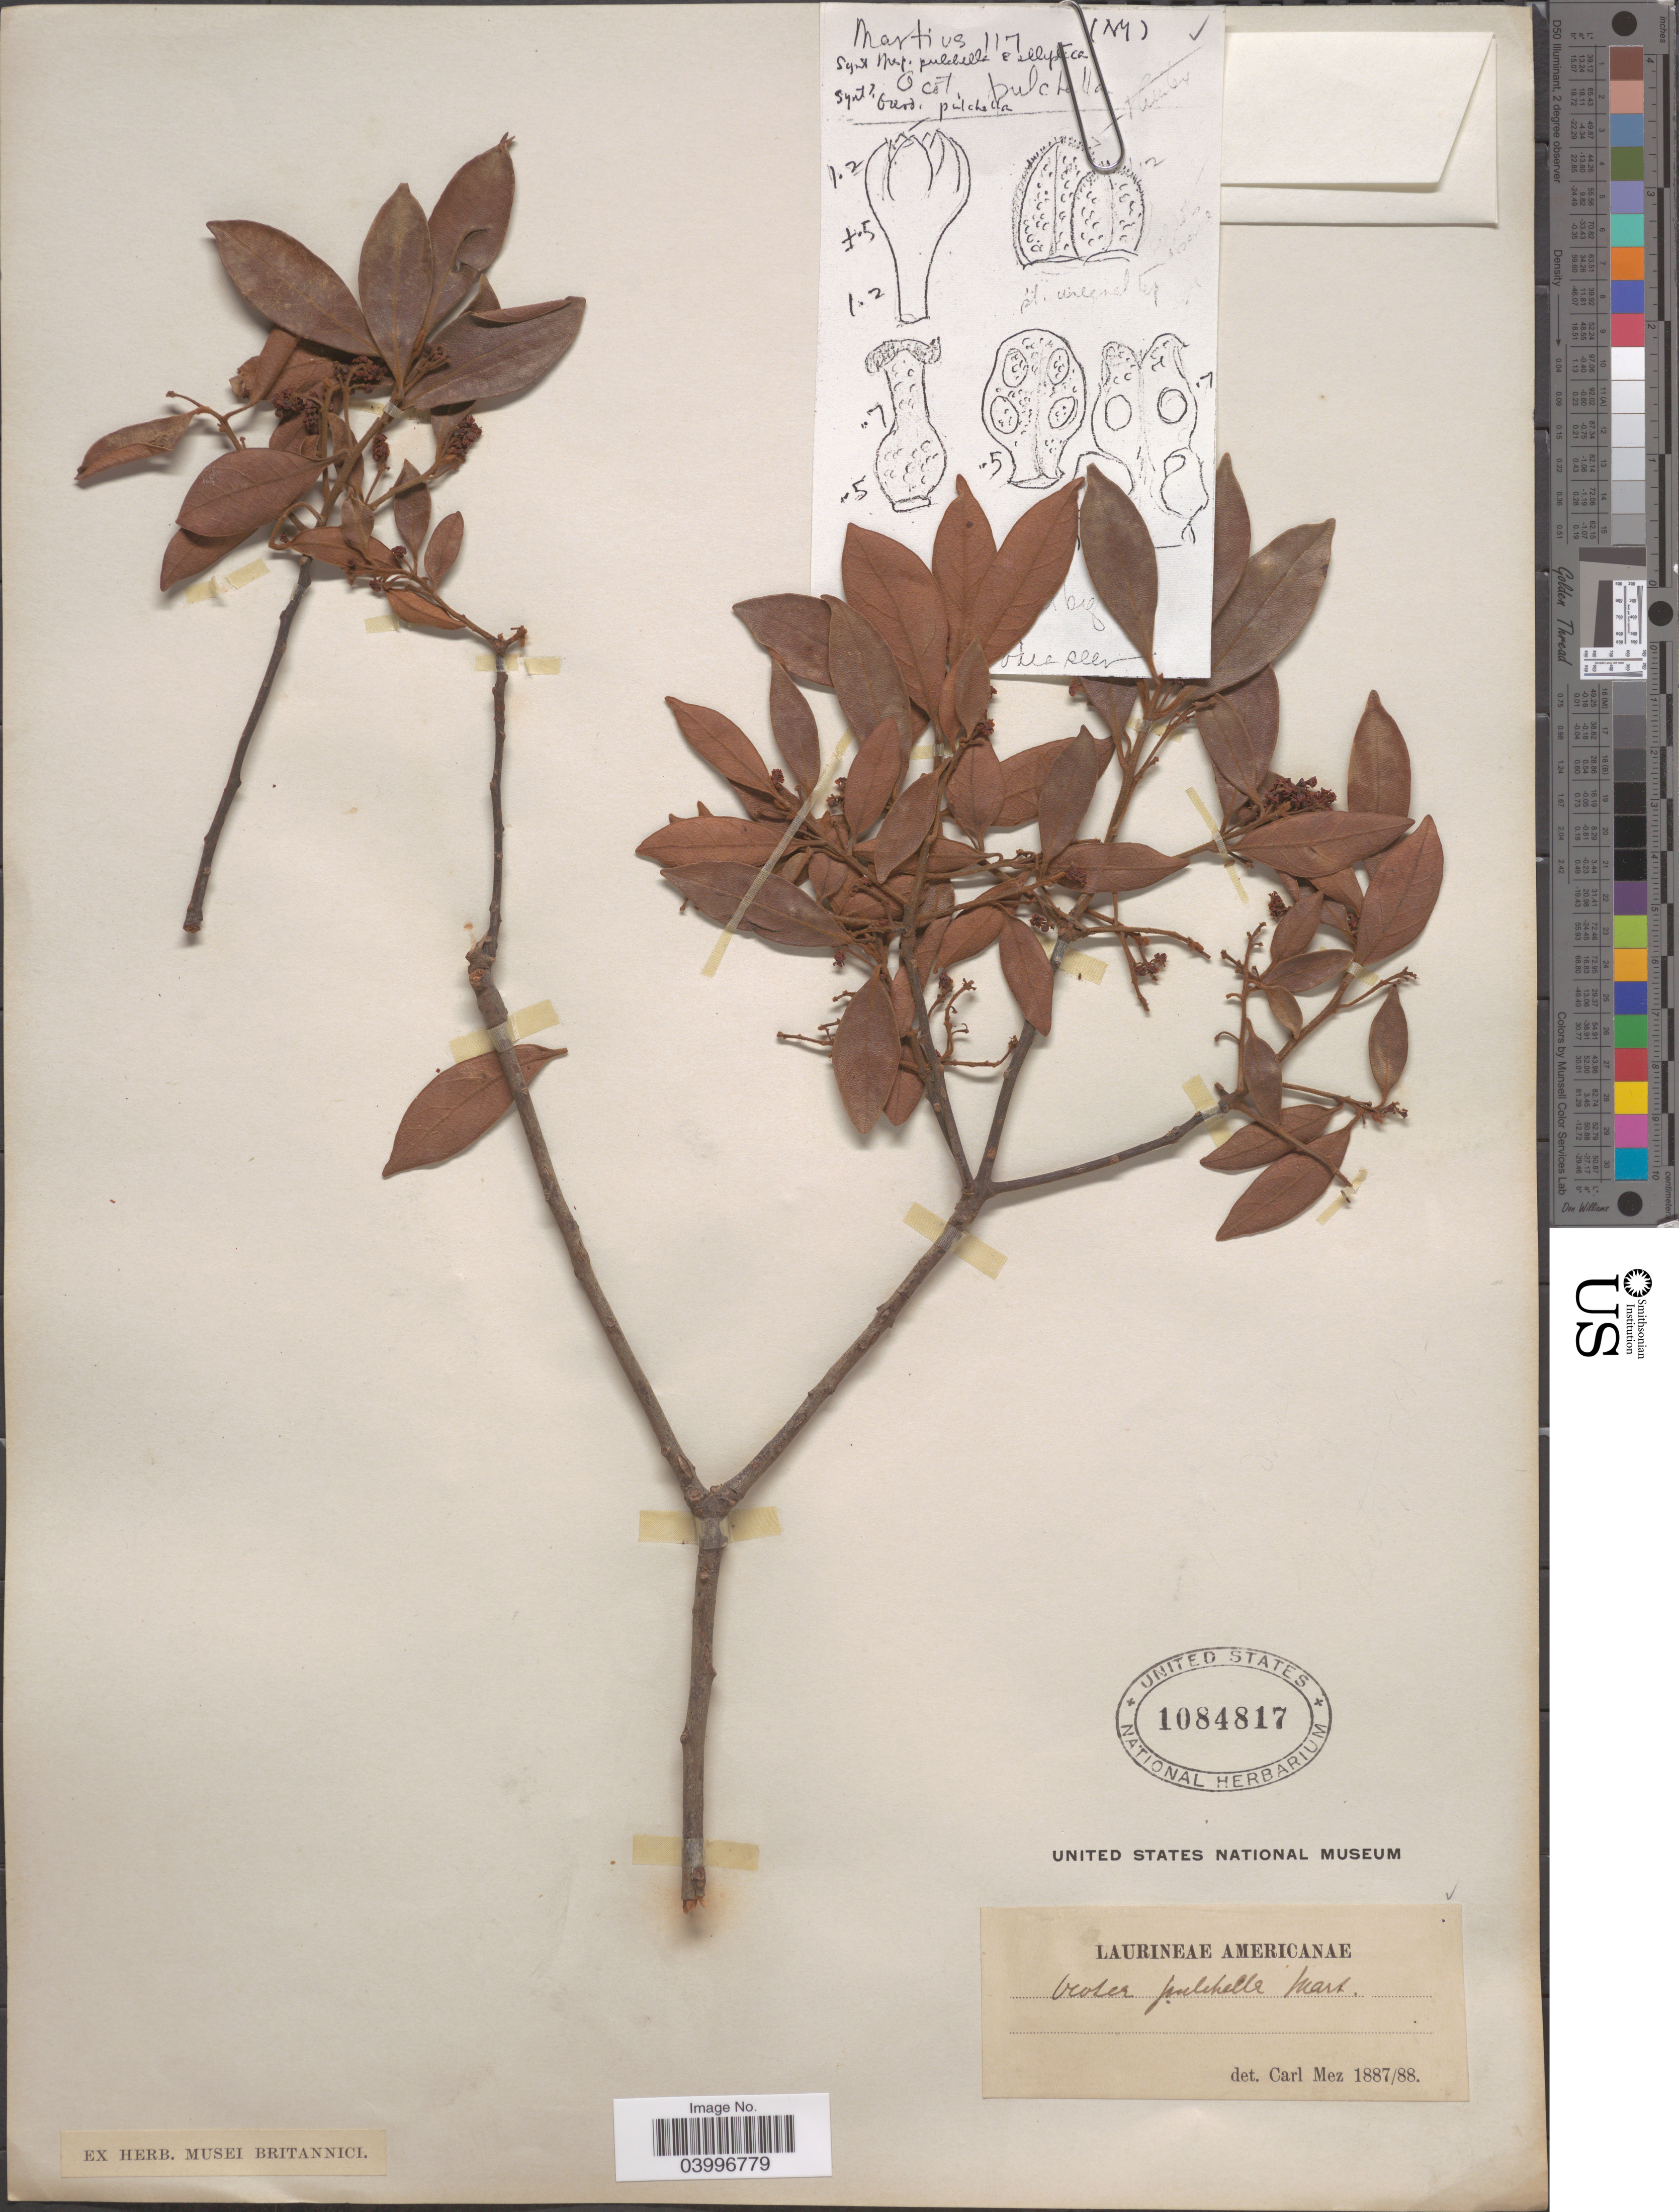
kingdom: Plantae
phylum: Tracheophyta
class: Magnoliopsida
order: Laurales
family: Lauraceae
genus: Ocotea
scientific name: Ocotea pulchella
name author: (Nees & Mart.) Mez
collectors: -. Martius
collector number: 117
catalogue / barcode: US 1084817